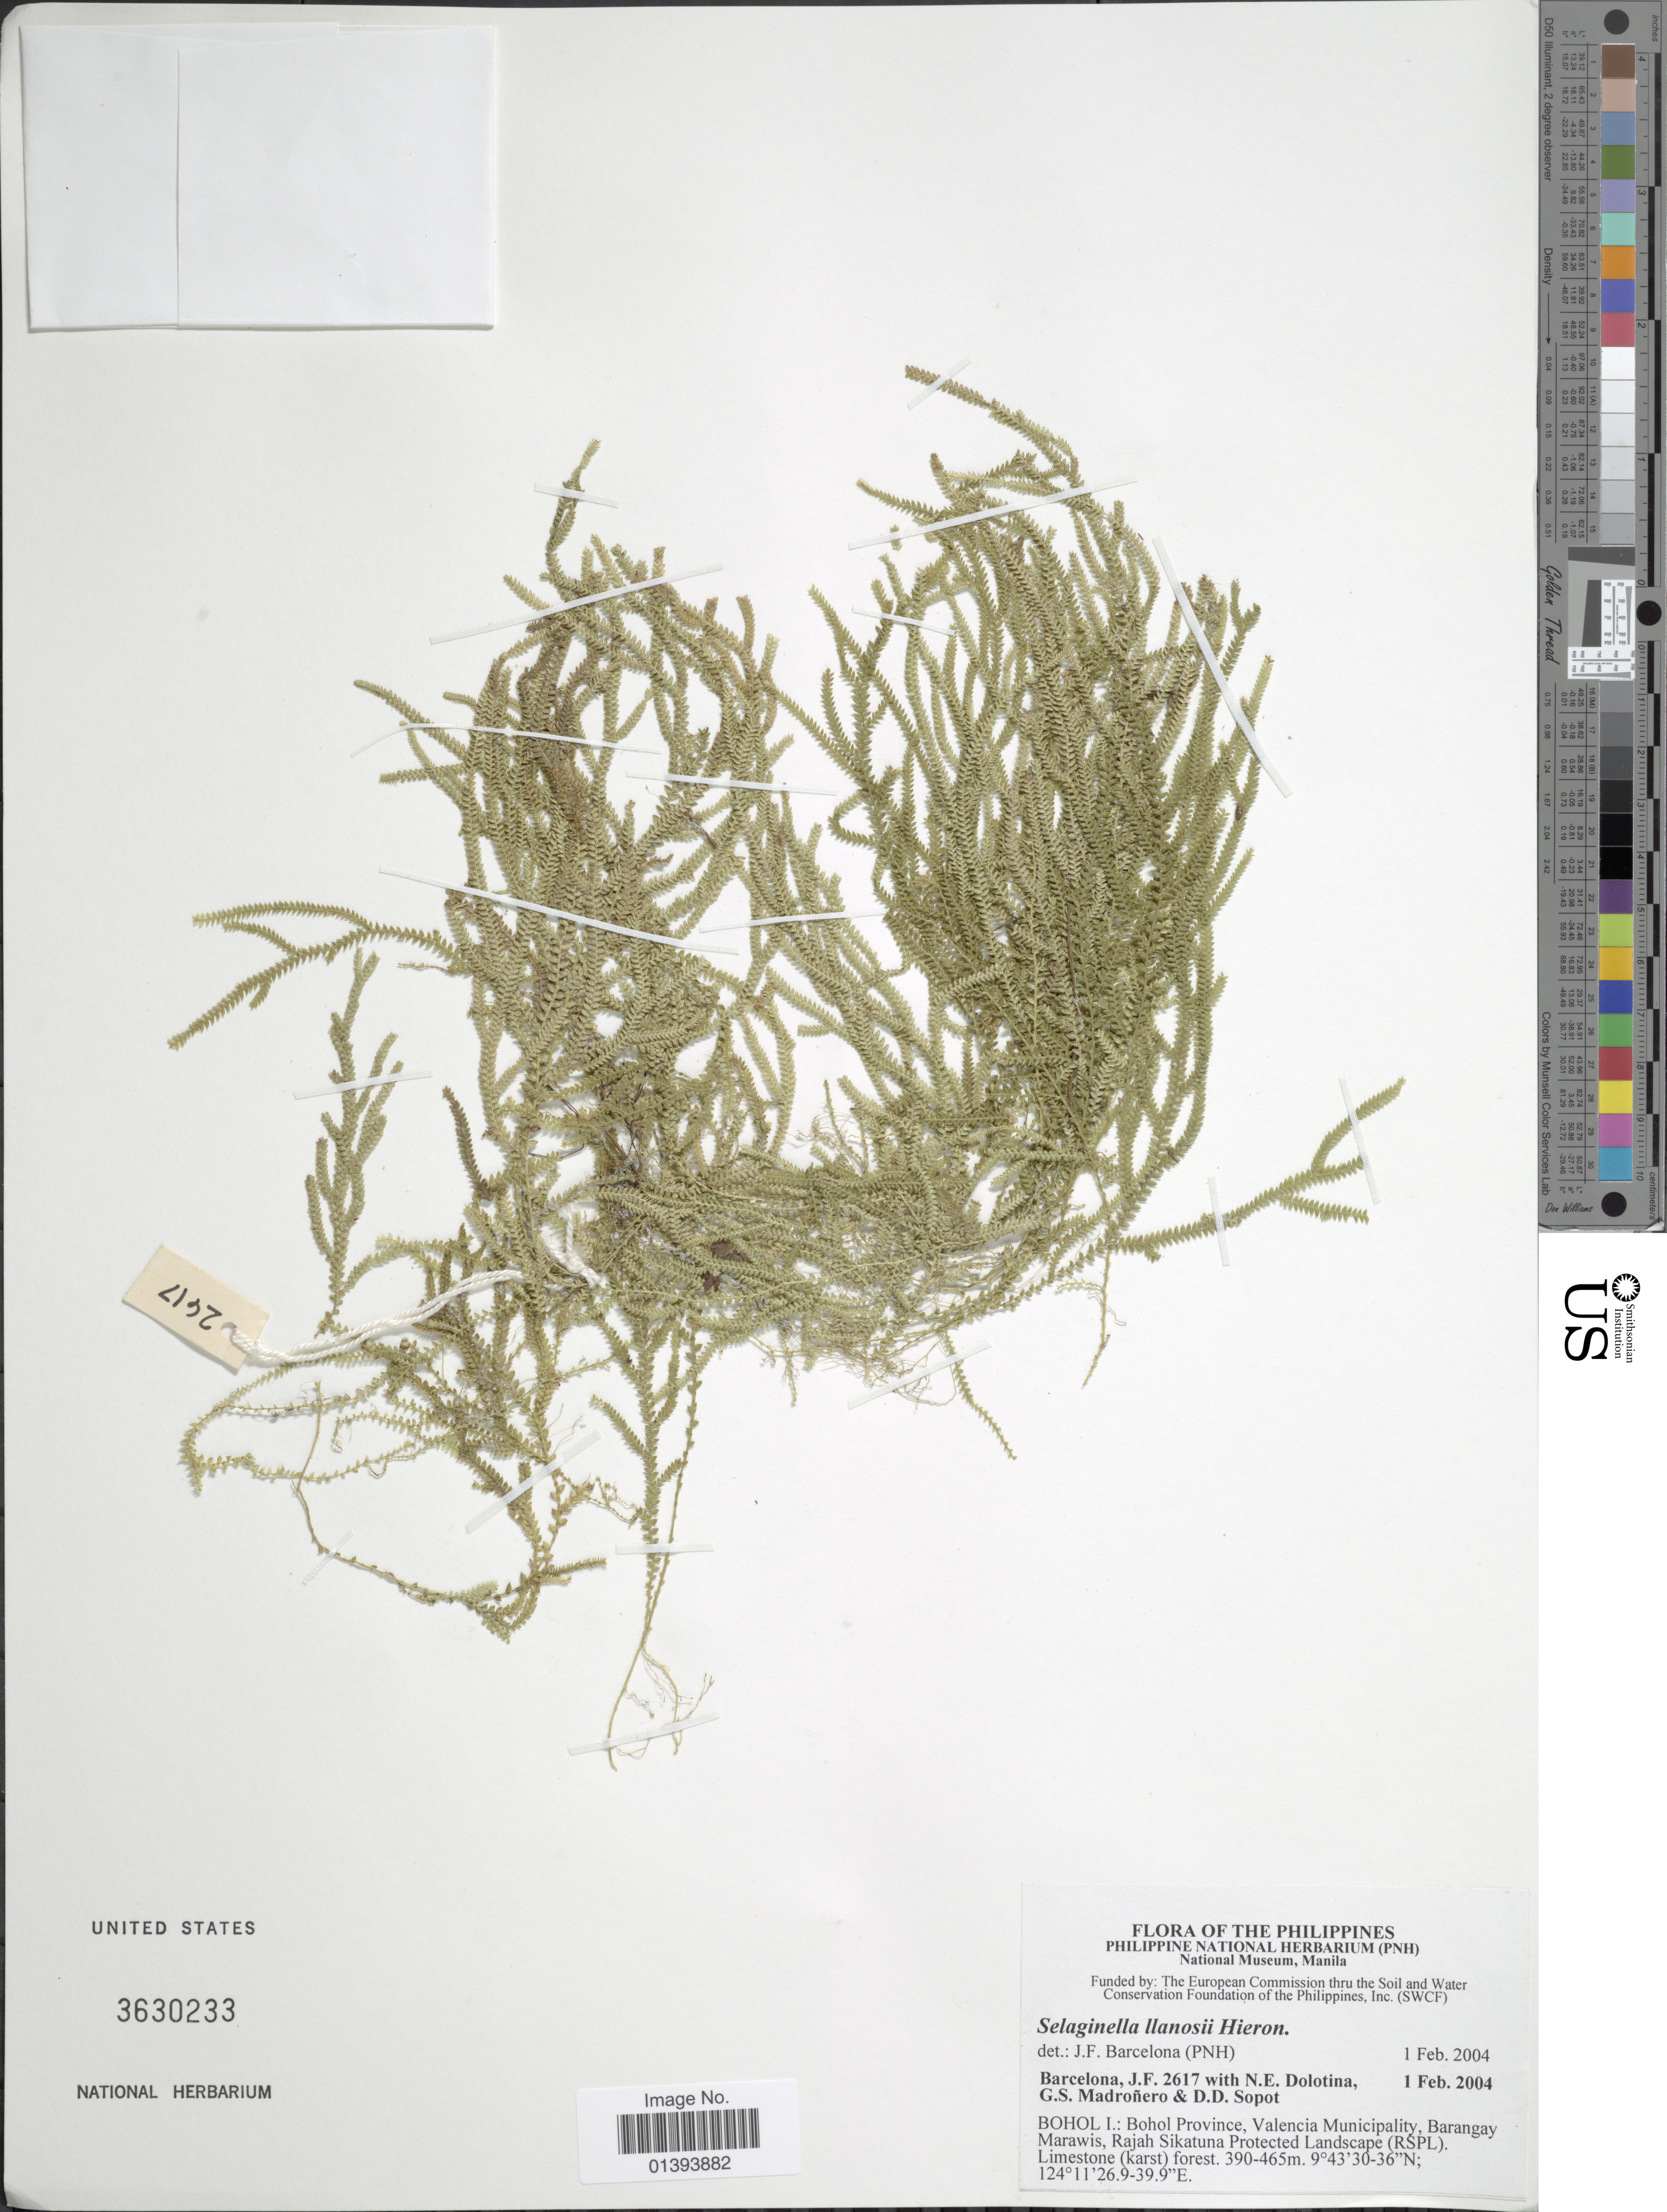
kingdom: Plantae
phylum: Tracheophyta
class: Lycopodiopsida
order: Selaginellales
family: Selaginellaceae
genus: Selaginella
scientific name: Selaginella llanosii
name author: Hieron. in Elmer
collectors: J. F. Barcelona, N. Dolotina, G. Madroñero & D. Sopot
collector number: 2617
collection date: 2004-02-01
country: Philippines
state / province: Central Visayas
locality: Bohol I.: Bohol Province, Valencia municipality, Barangay Marawis, Rajah Sikatuna protected Landscape(RSPL), limestone(karst) forest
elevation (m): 390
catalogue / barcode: US 3630233